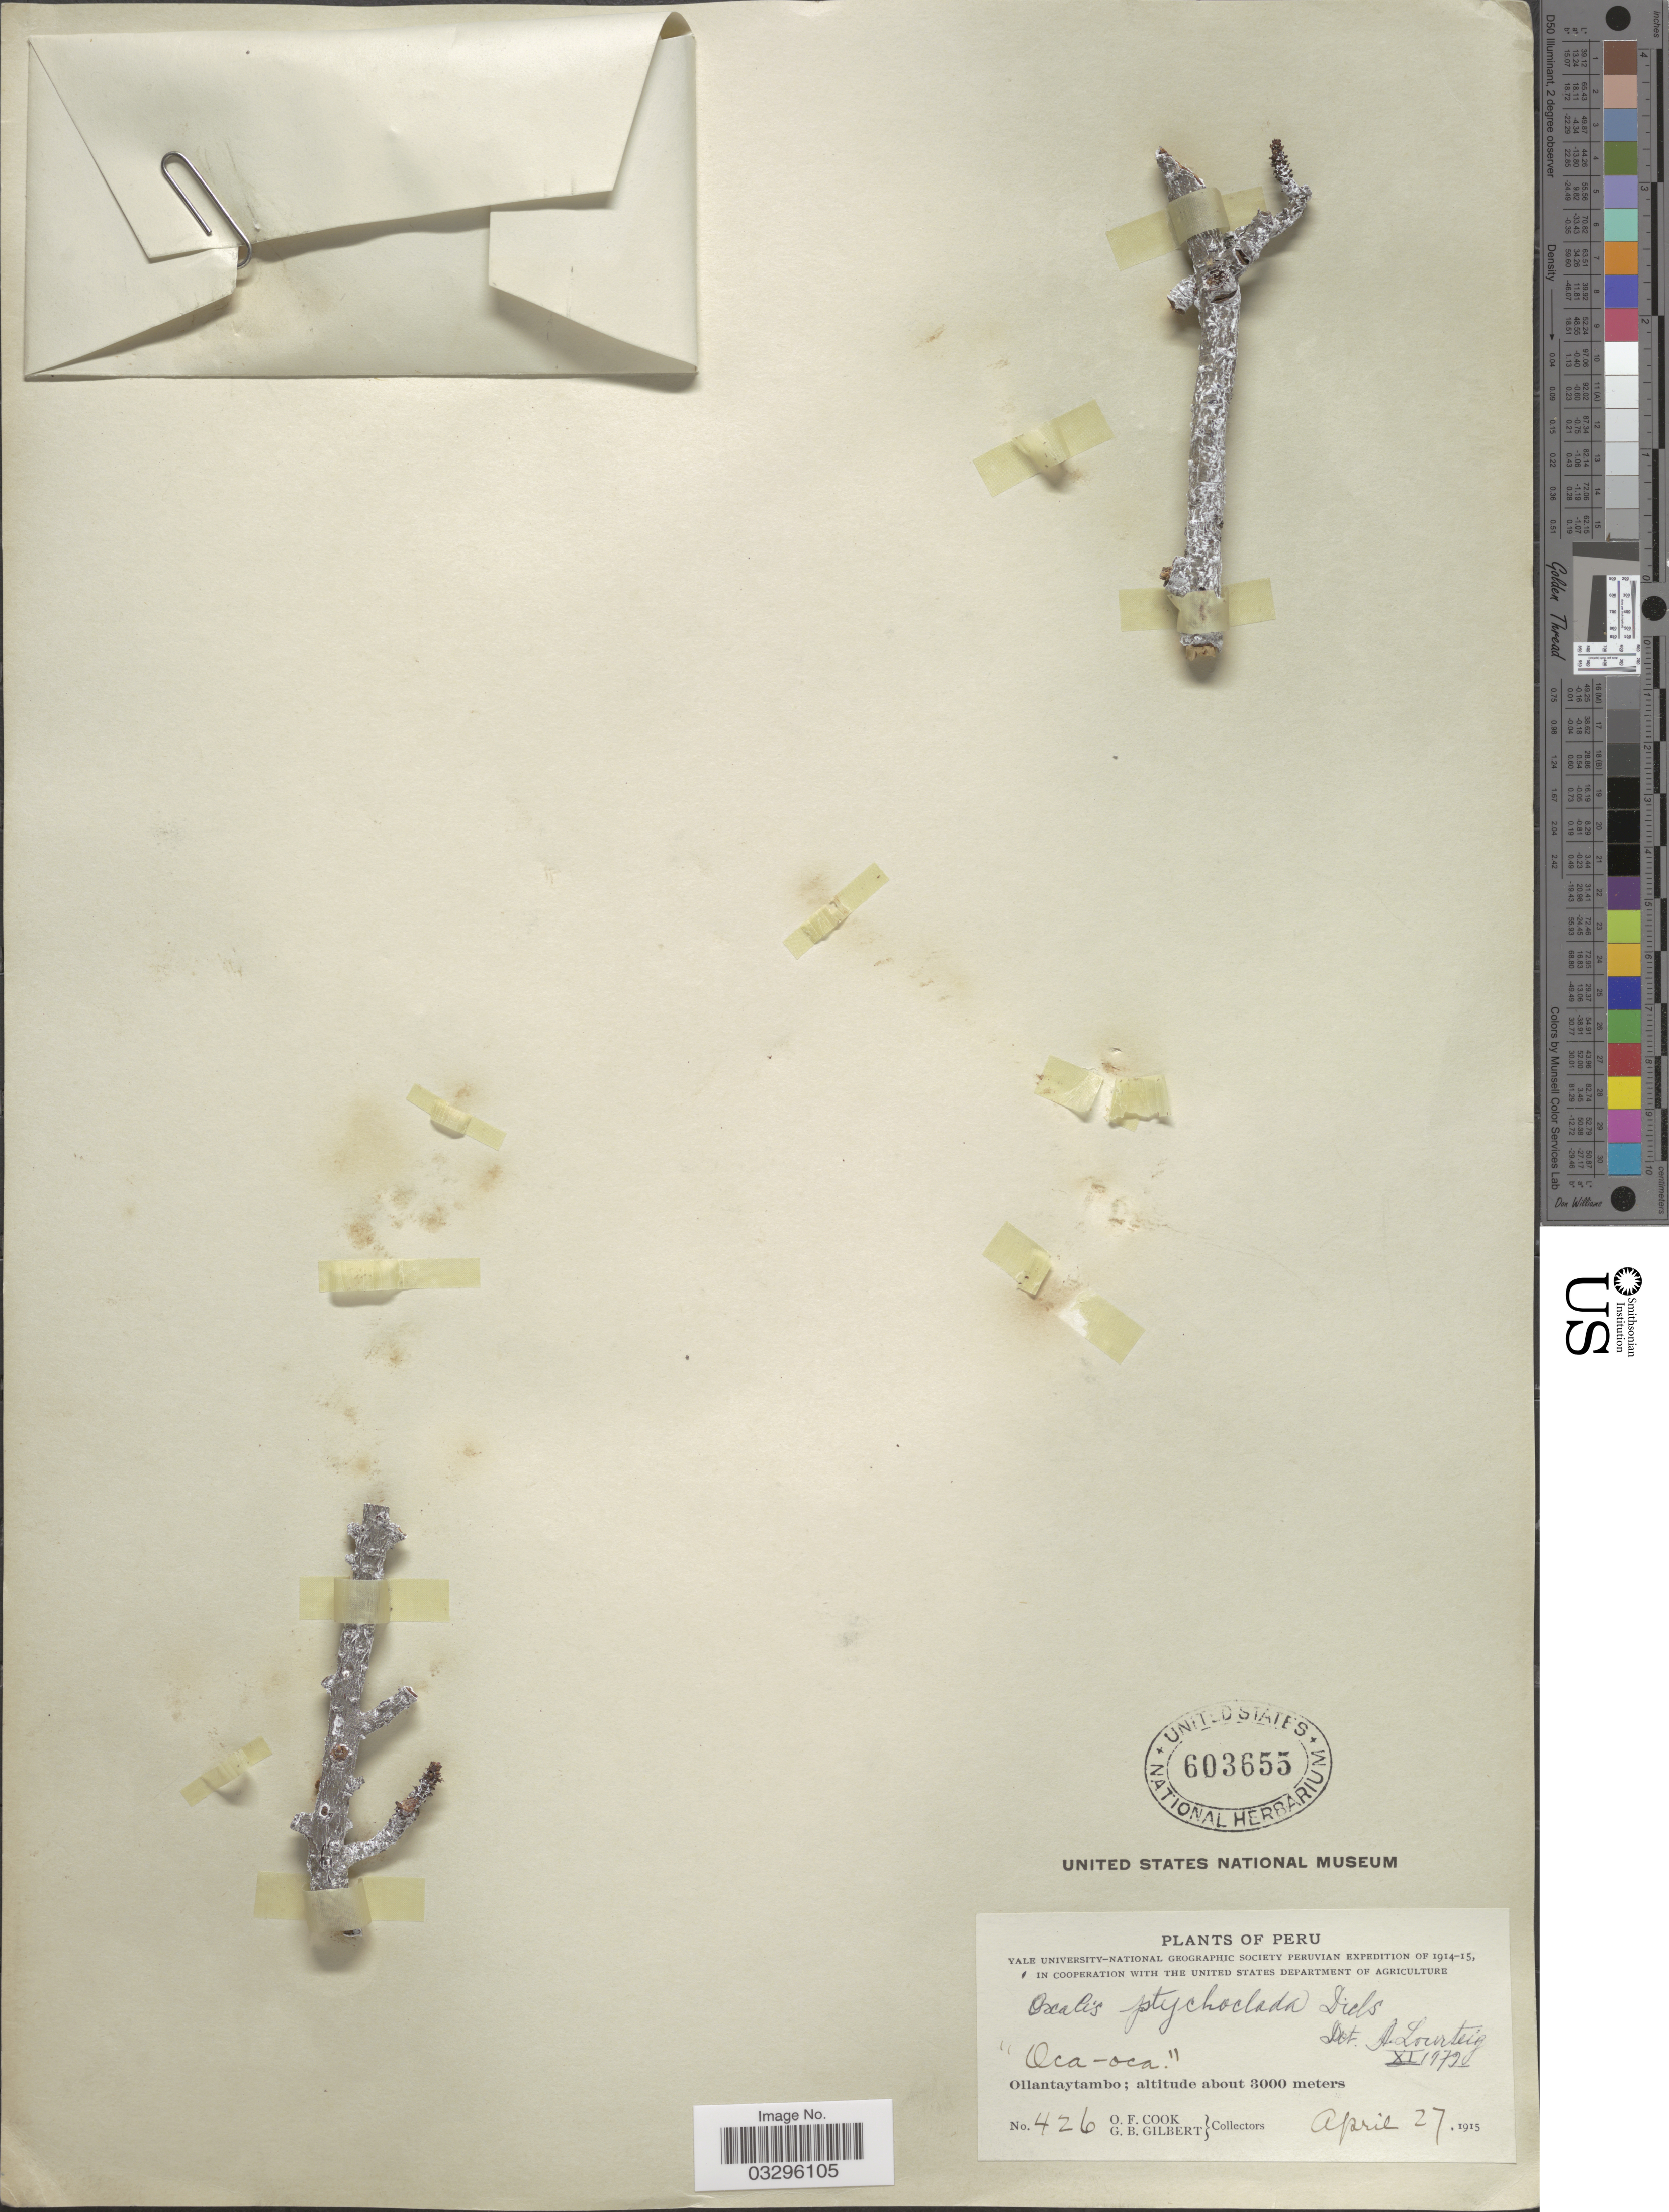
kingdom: Plantae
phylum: Tracheophyta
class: Magnoliopsida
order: Oxalidales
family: Oxalidaceae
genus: Oxalis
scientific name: Oxalis ptychoclada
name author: Diels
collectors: O. F. Cook & G. B. Gilbert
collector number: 426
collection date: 1915-04-27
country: Peru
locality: Ollantaytambo.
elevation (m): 3000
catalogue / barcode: US 603655